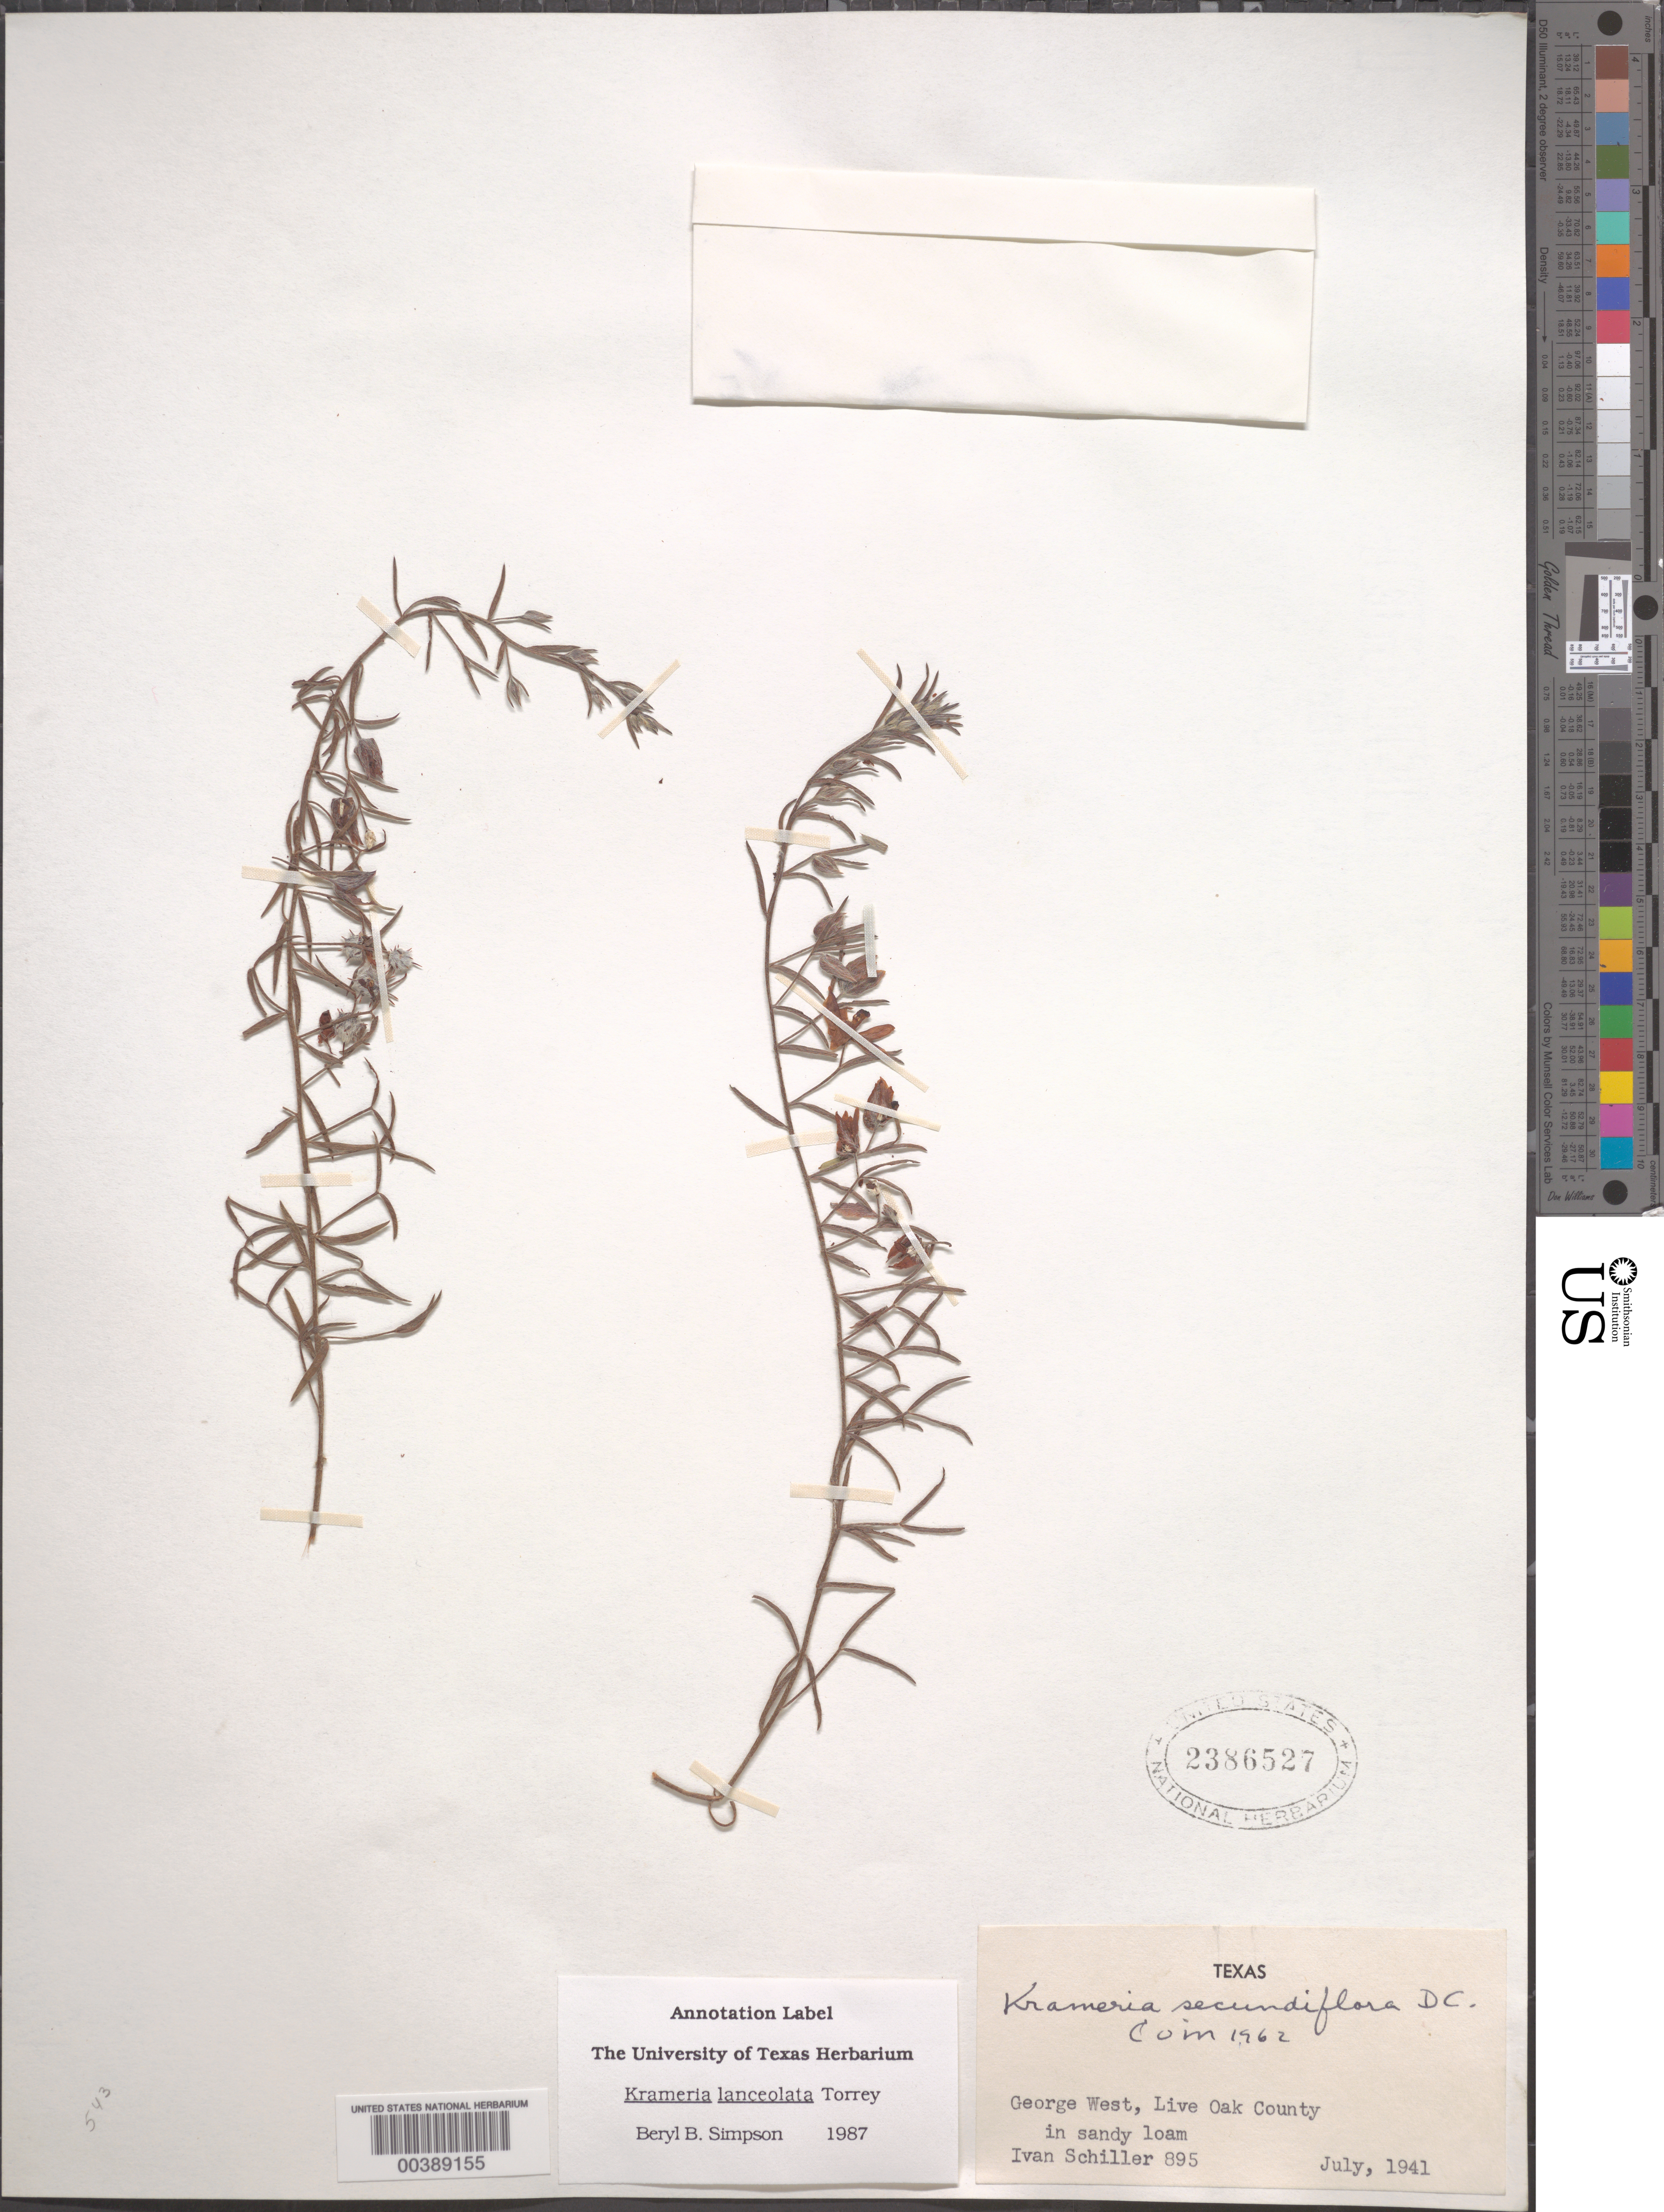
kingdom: Plantae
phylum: Tracheophyta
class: Magnoliopsida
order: Zygophyllales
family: Krameriaceae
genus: Krameria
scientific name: Krameria lanceolata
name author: Torr.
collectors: I. Schiller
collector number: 895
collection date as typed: Jul 1941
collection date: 1941-07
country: United States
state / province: Texas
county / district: Live Oak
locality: George west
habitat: In sandy loam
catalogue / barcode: US 2386527